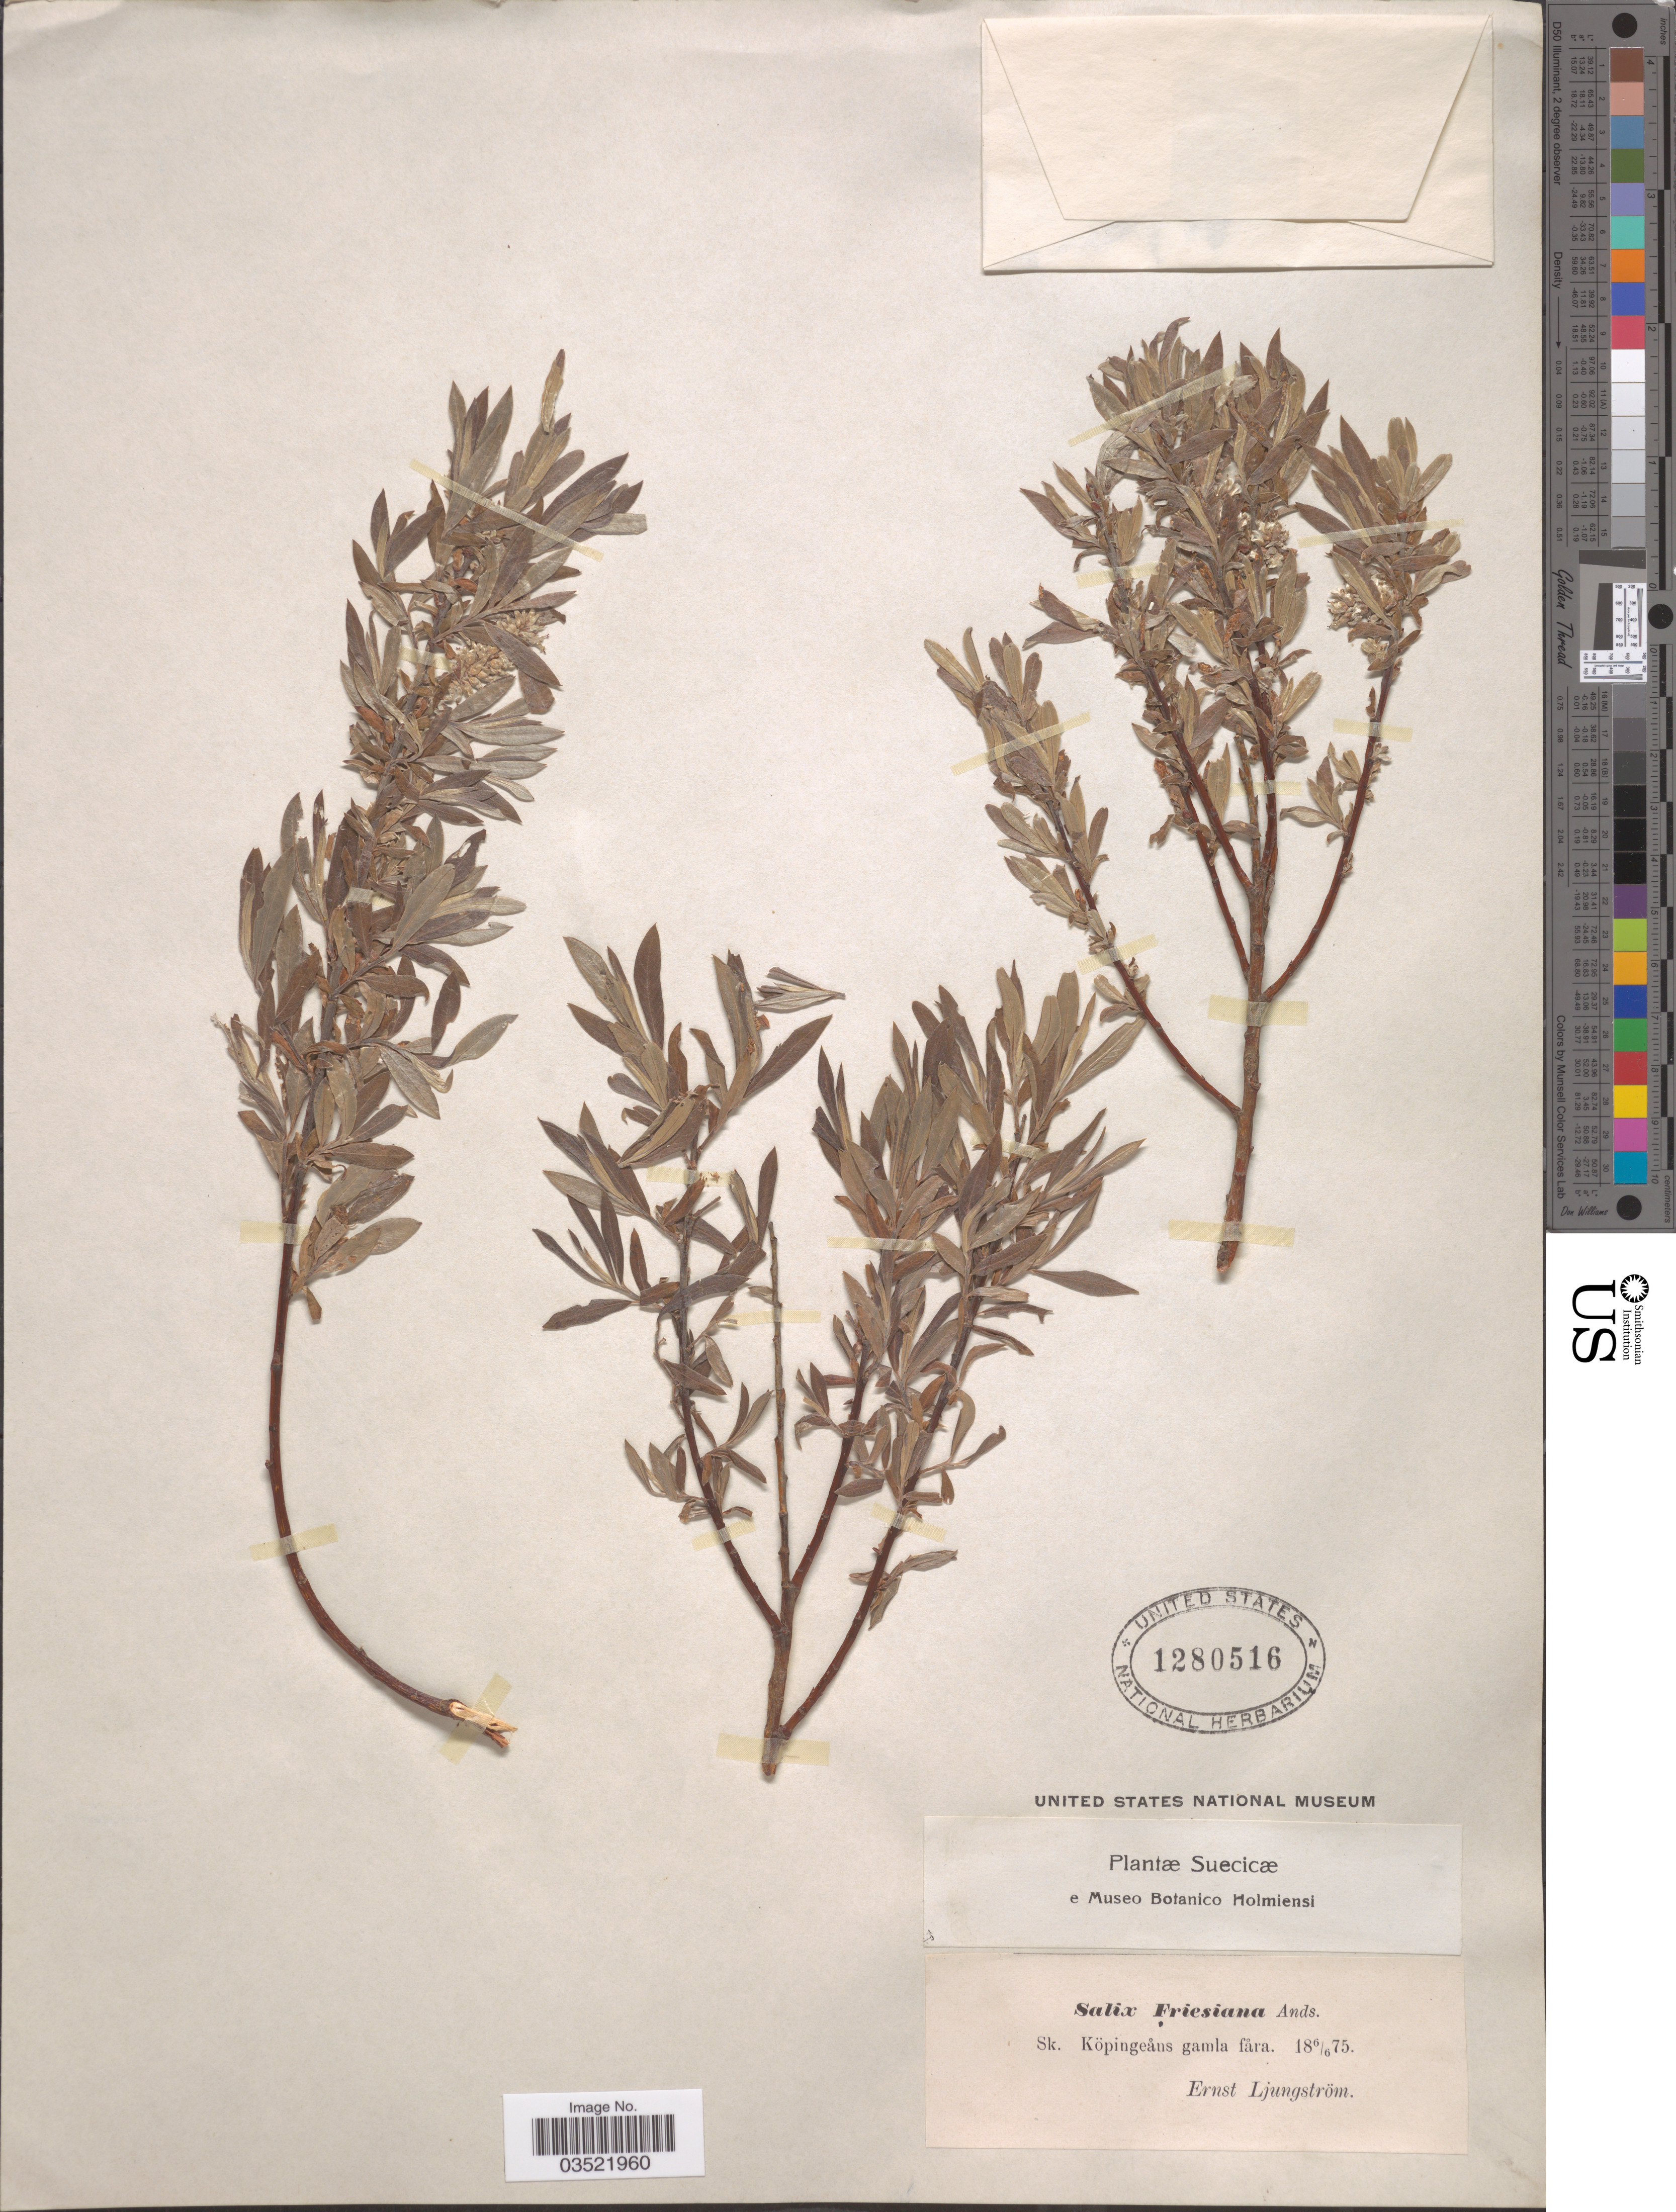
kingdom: Plantae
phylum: Tracheophyta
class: Magnoliopsida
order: Malpighiales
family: Salicaceae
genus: Salix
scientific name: Salix friesiana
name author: Andersson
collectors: E. Ljungström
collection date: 1875-06-06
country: Sweden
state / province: Skåne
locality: Suecicæ. Sk. Köpingeåns gamla fåra.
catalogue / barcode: US 1280516